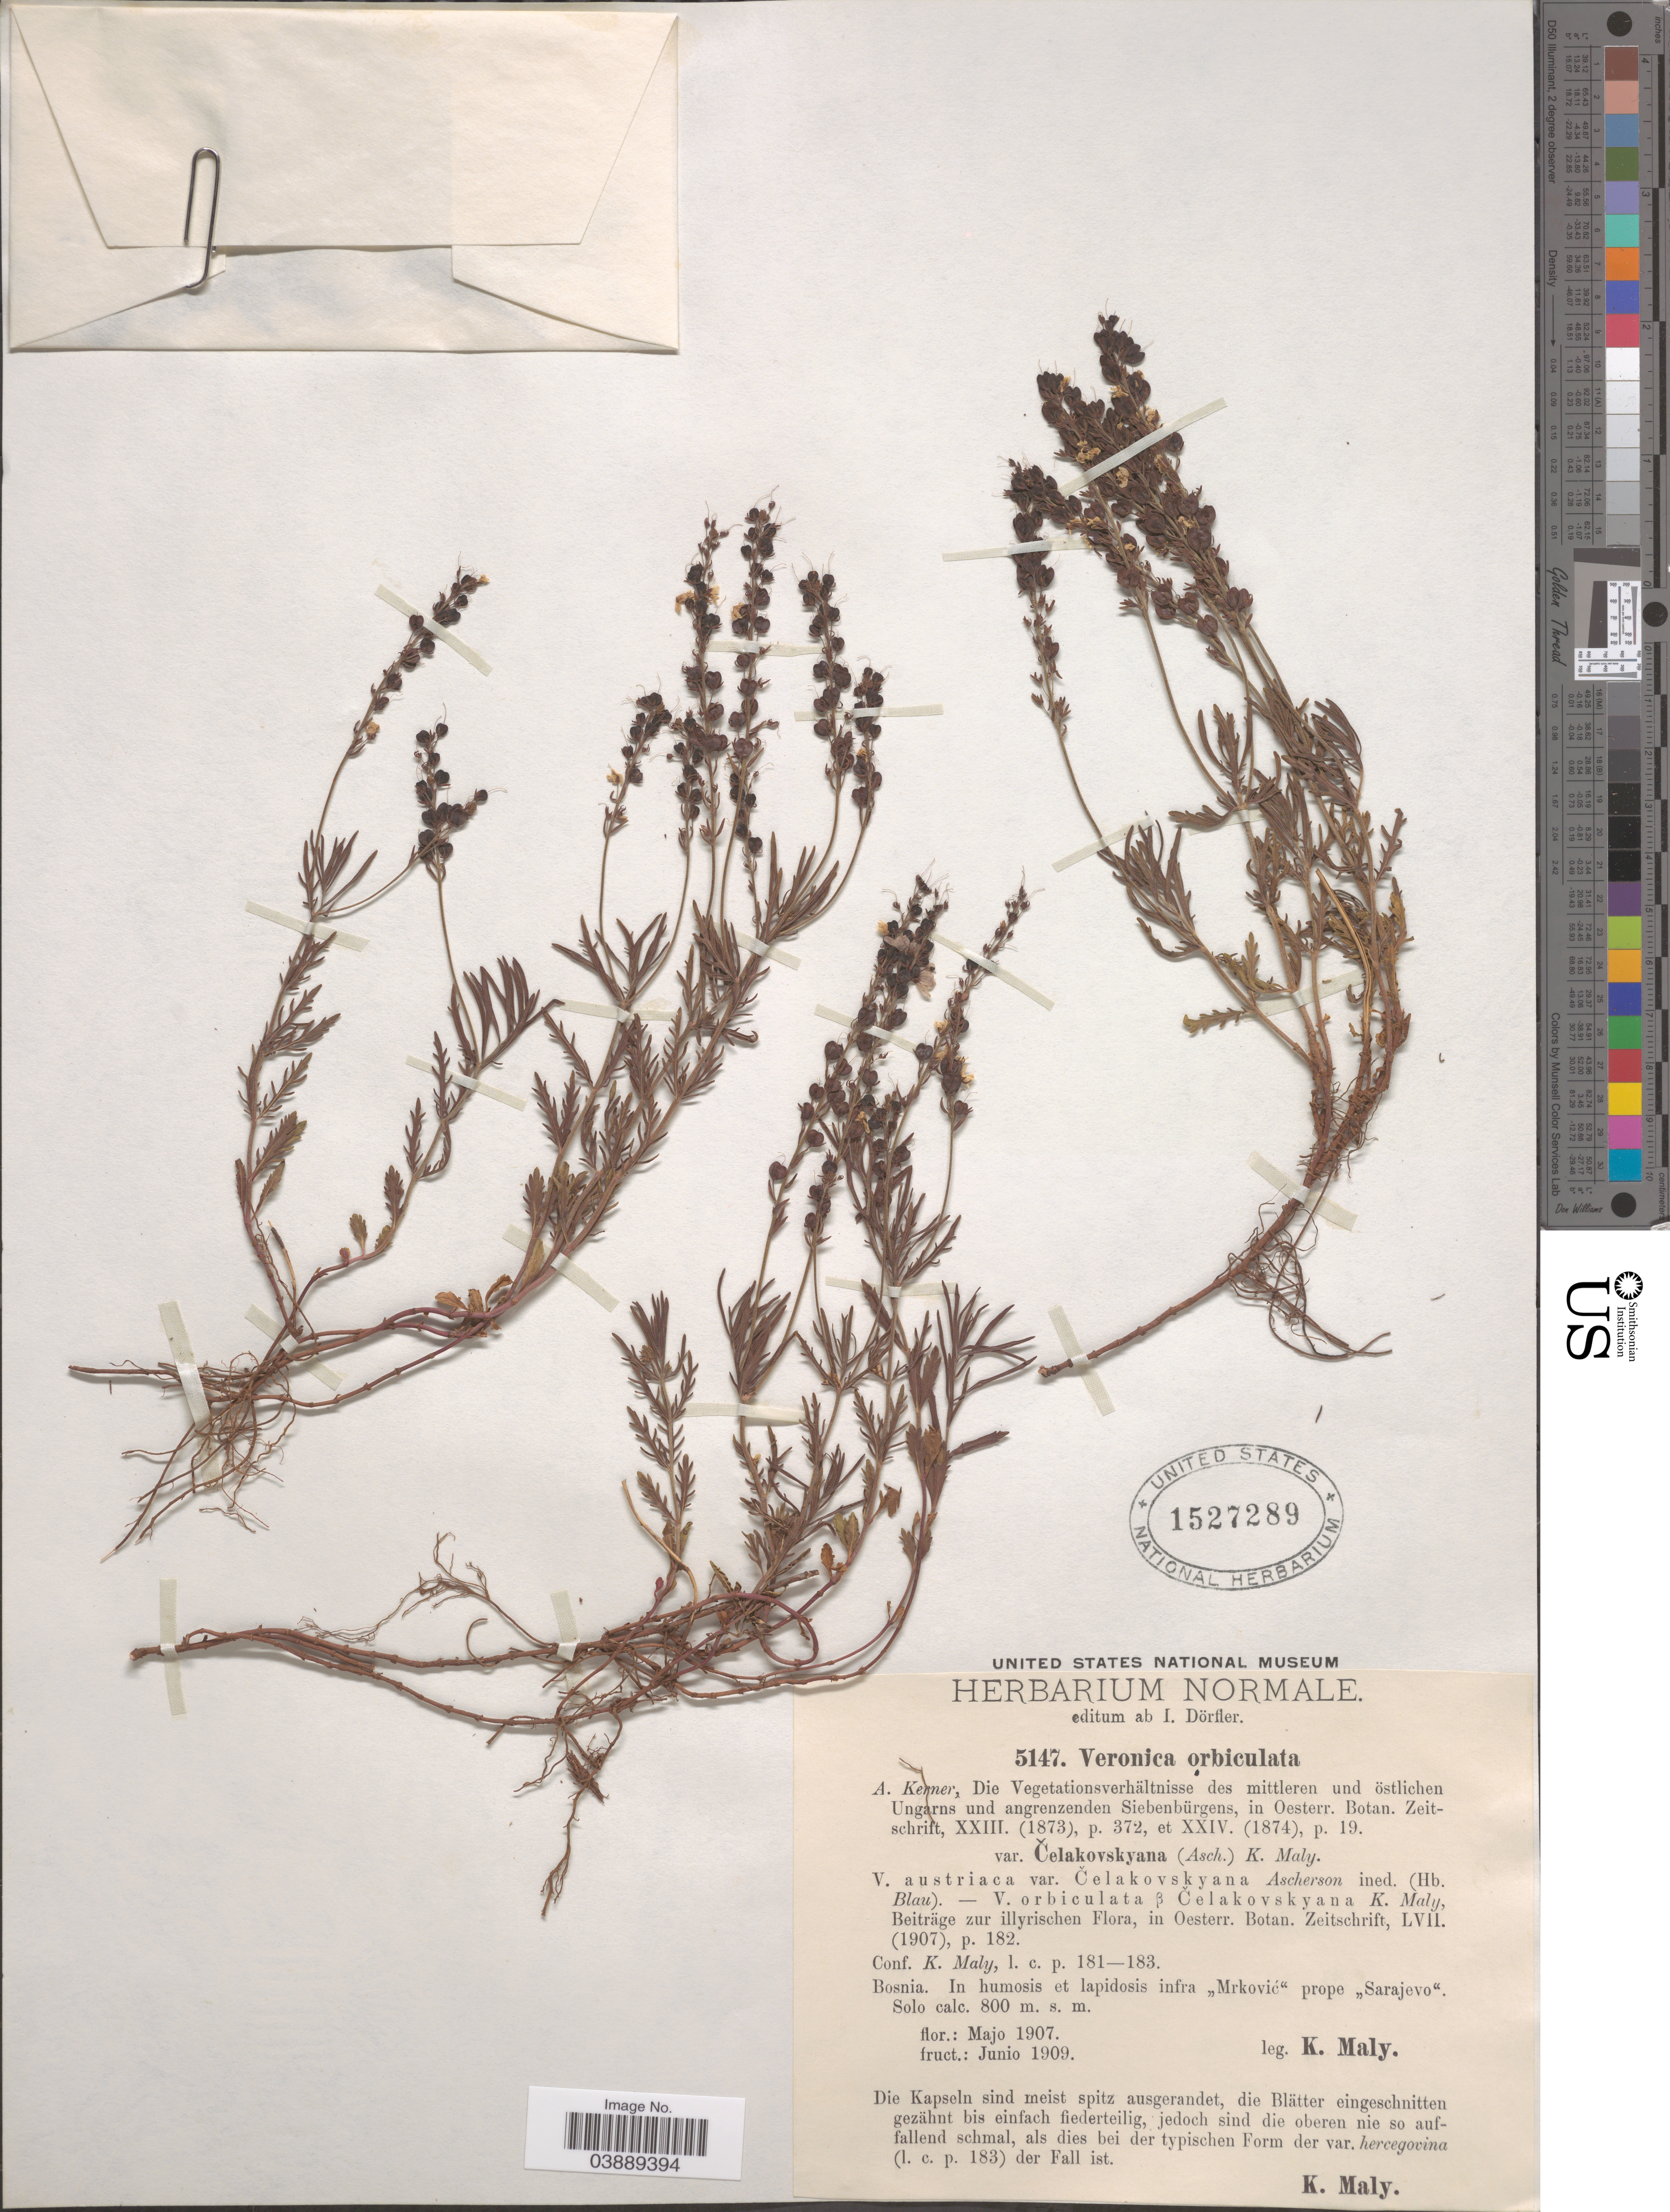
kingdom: Plantae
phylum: Tracheophyta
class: Magnoliopsida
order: Lamiales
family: Plantaginaceae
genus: Veronica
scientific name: Veronica orbiculata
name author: A. Kern.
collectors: K. Malý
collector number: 5147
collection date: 1907-05/1909-06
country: Bosnia and Herzegovina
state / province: Federation of B&H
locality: Bosnia. In humosis et lapidosis infra "Mrkovic" prope "Sarajevo".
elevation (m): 800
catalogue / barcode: US 1527289